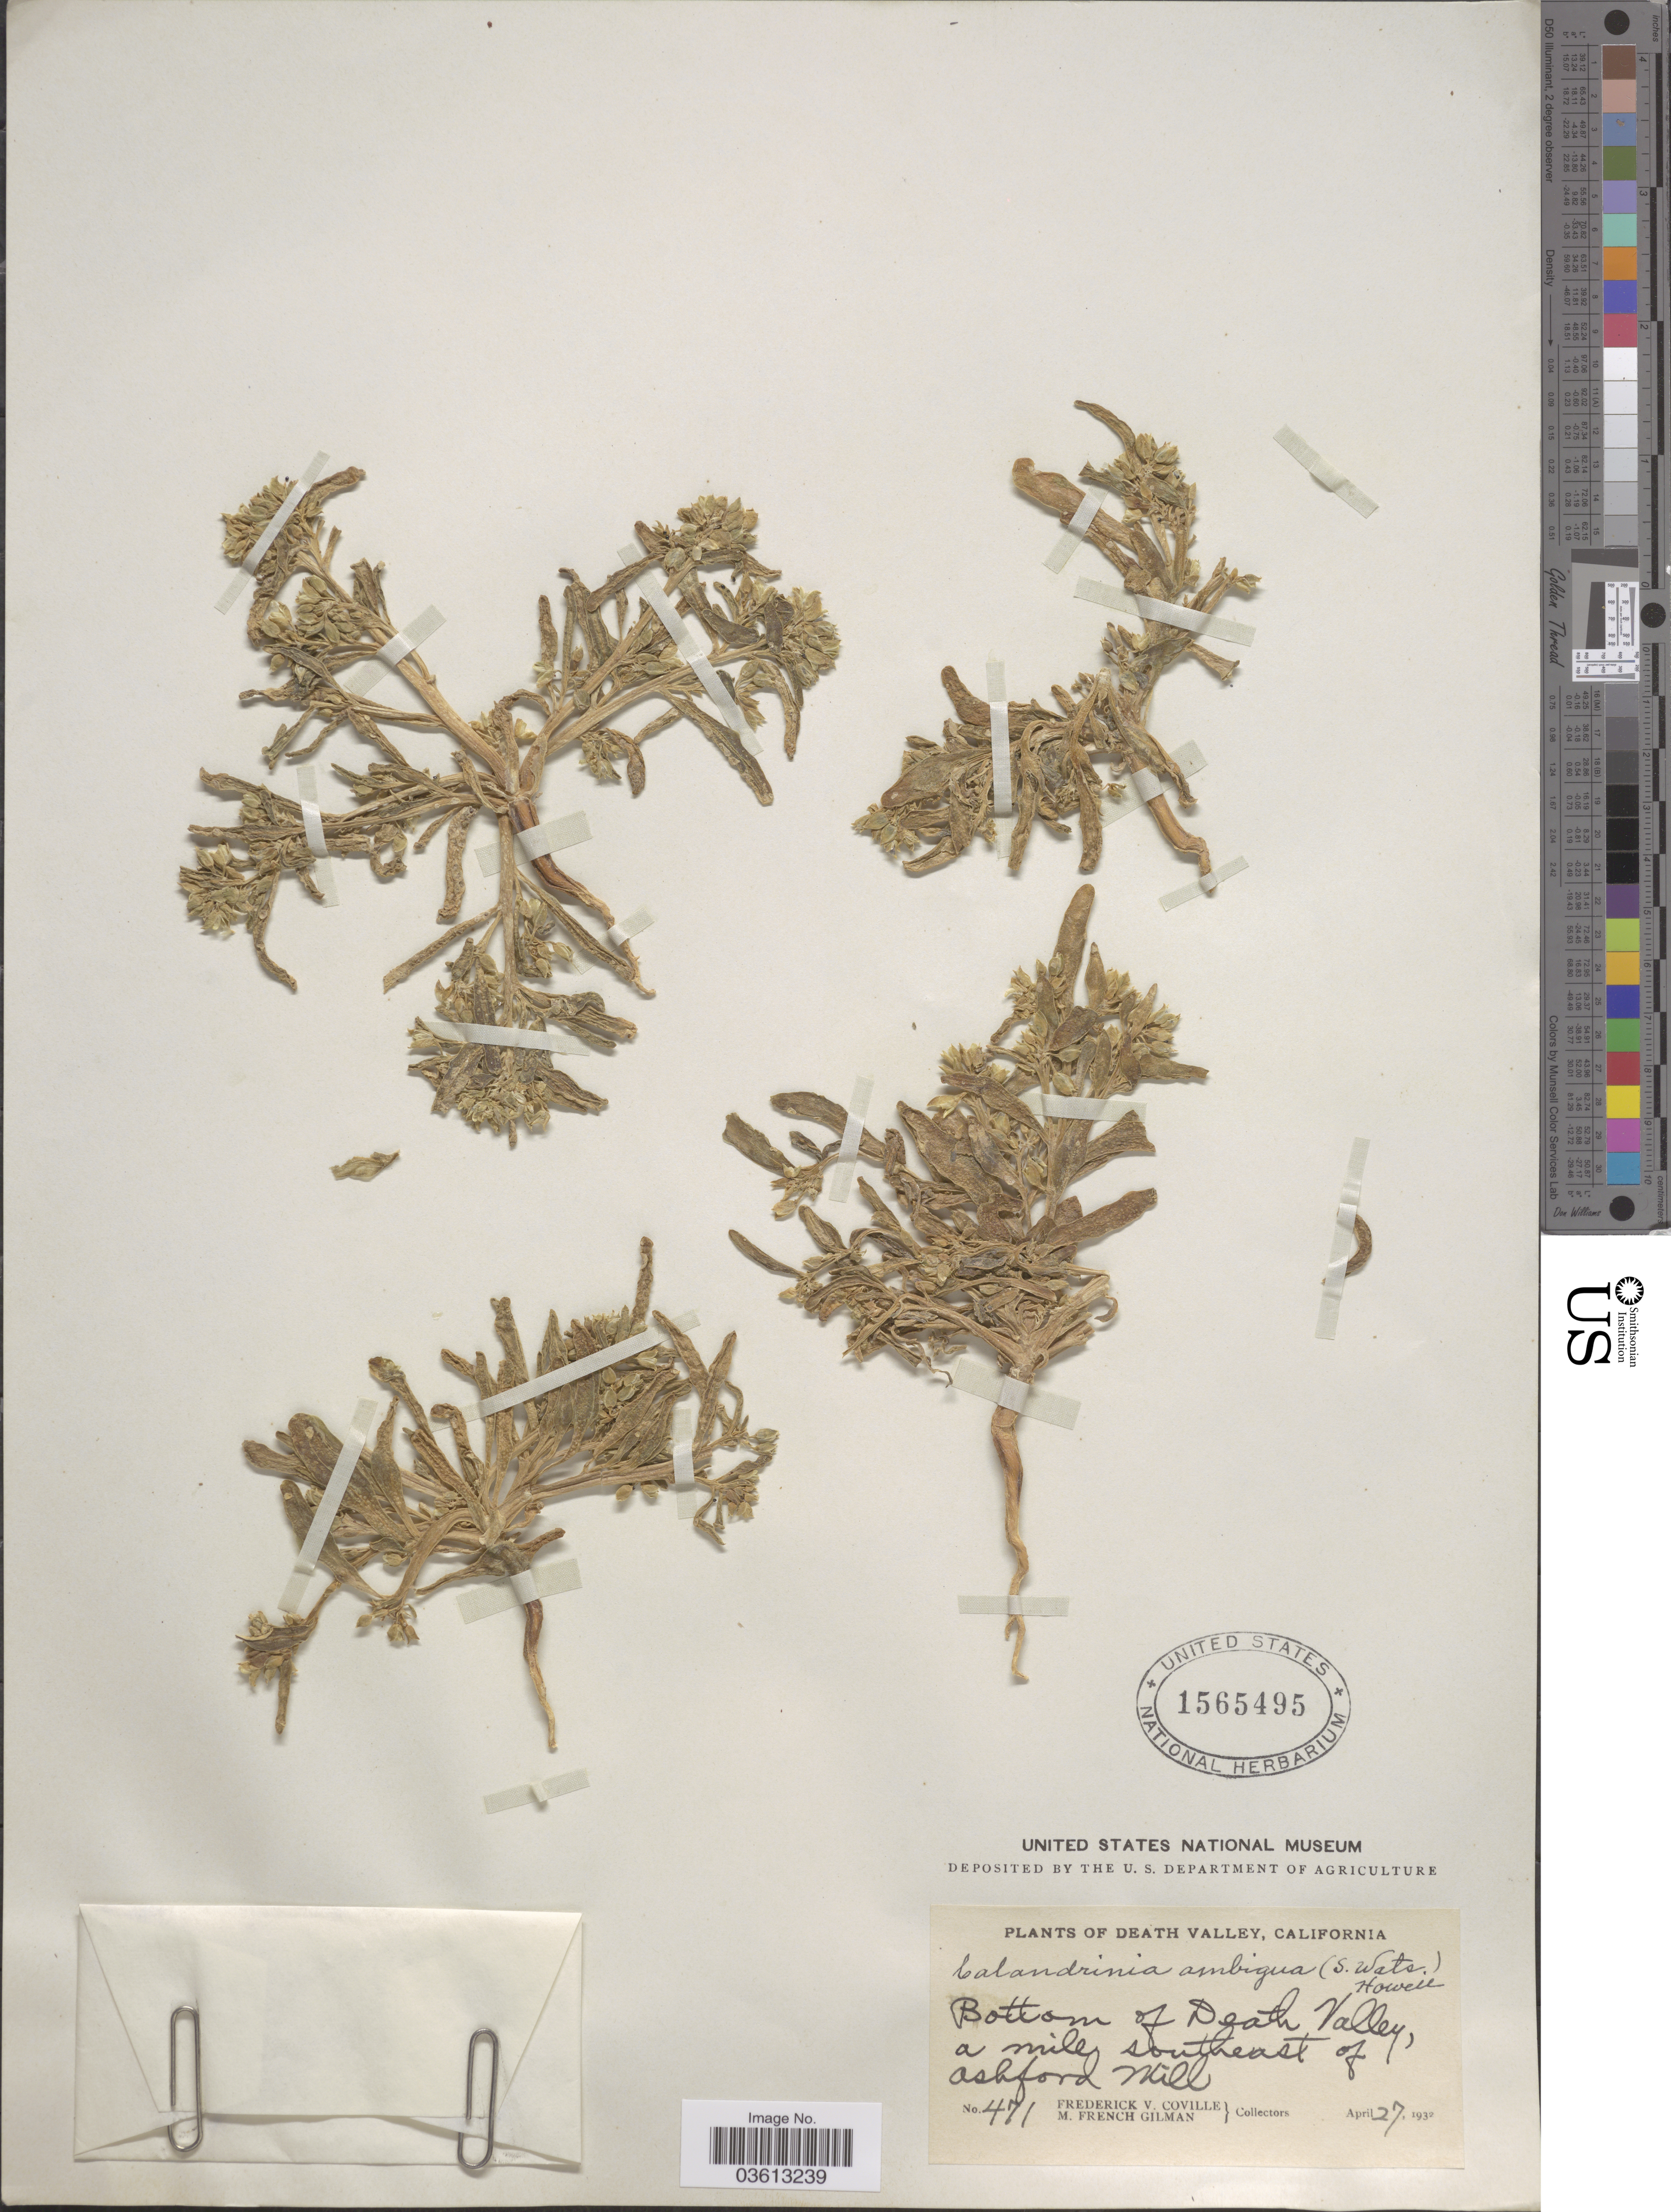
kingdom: Plantae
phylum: Tracheophyta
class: Magnoliopsida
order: Caryophyllales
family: Montiaceae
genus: Thingia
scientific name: Thingia ambigua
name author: (S. Watson) Hershk.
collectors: F. V. Coville & M. F. Gilman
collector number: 471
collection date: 1932-04-27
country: United States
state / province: California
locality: Death Valley. Bottom of Death Valley, a mile southeast of Ashford Mill.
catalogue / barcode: US 1565495